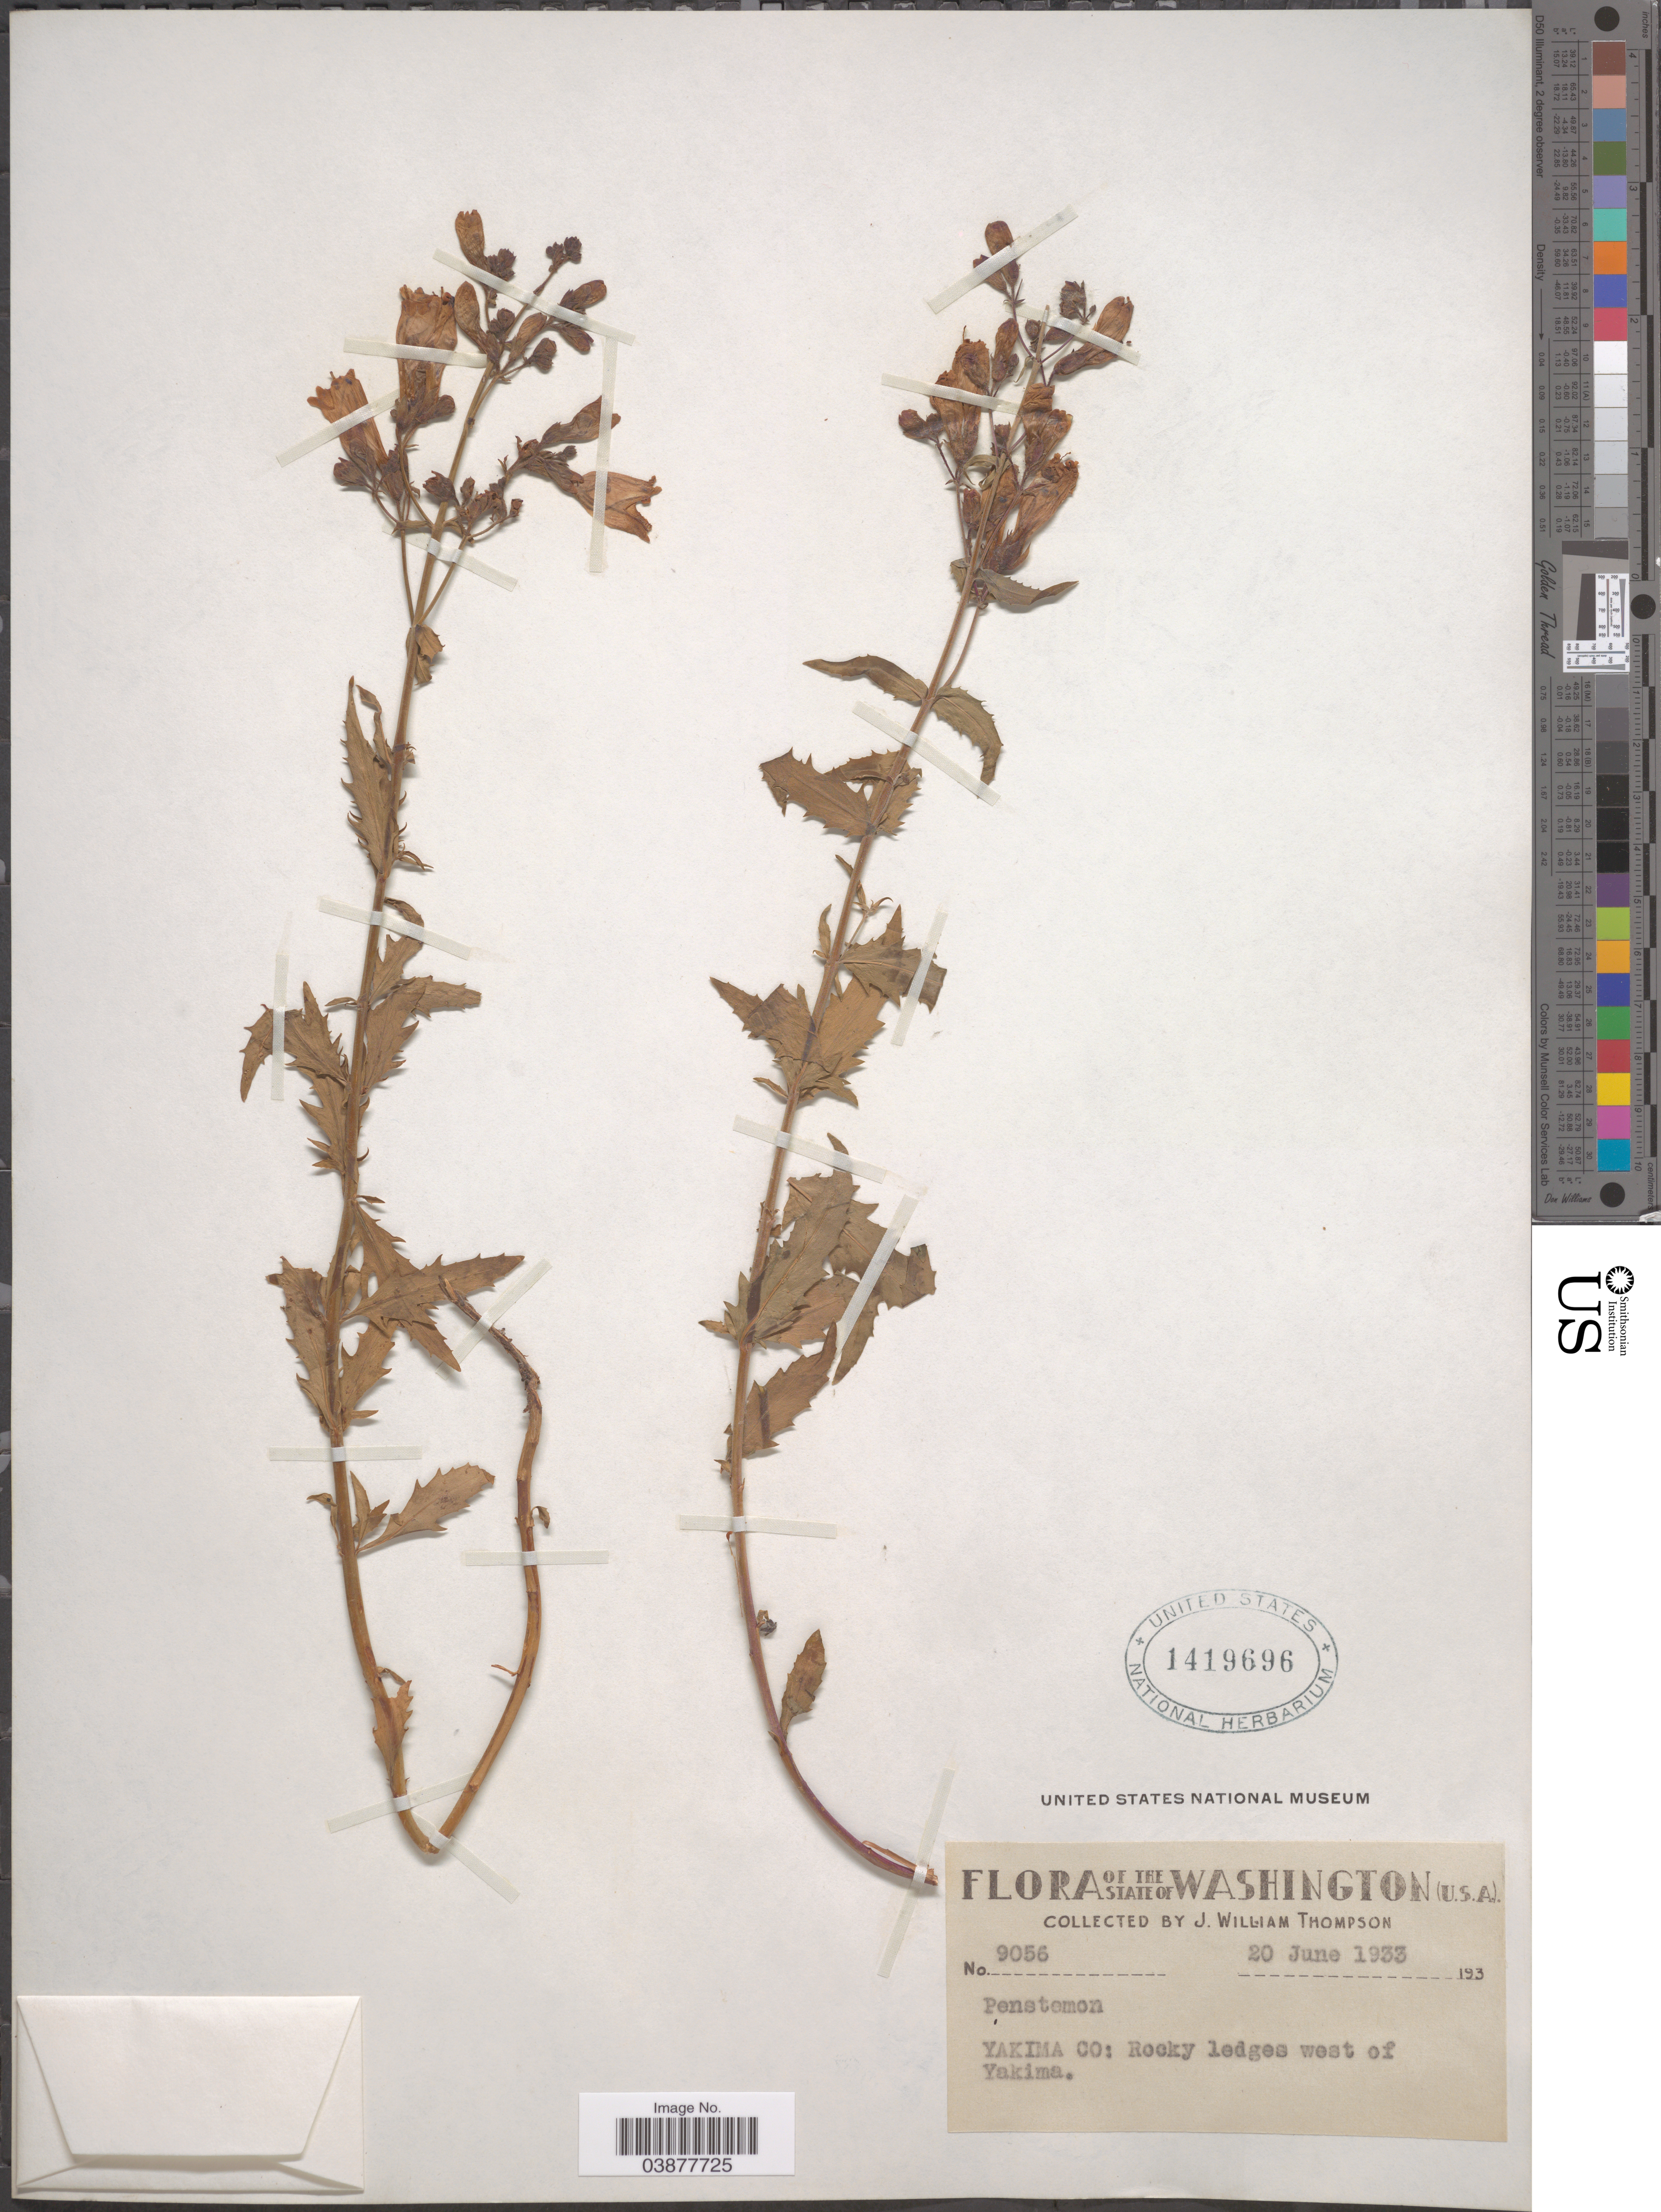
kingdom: Plantae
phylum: Tracheophyta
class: Magnoliopsida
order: Lamiales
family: Plantaginaceae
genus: Penstemon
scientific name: Penstemon richardsonii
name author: Douglas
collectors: J. W. Thompson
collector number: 9056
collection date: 1933-06-20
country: United States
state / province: Washington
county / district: Yakima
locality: Yakima Co: Rocky ledges west of Yakima.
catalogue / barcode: US 1419696